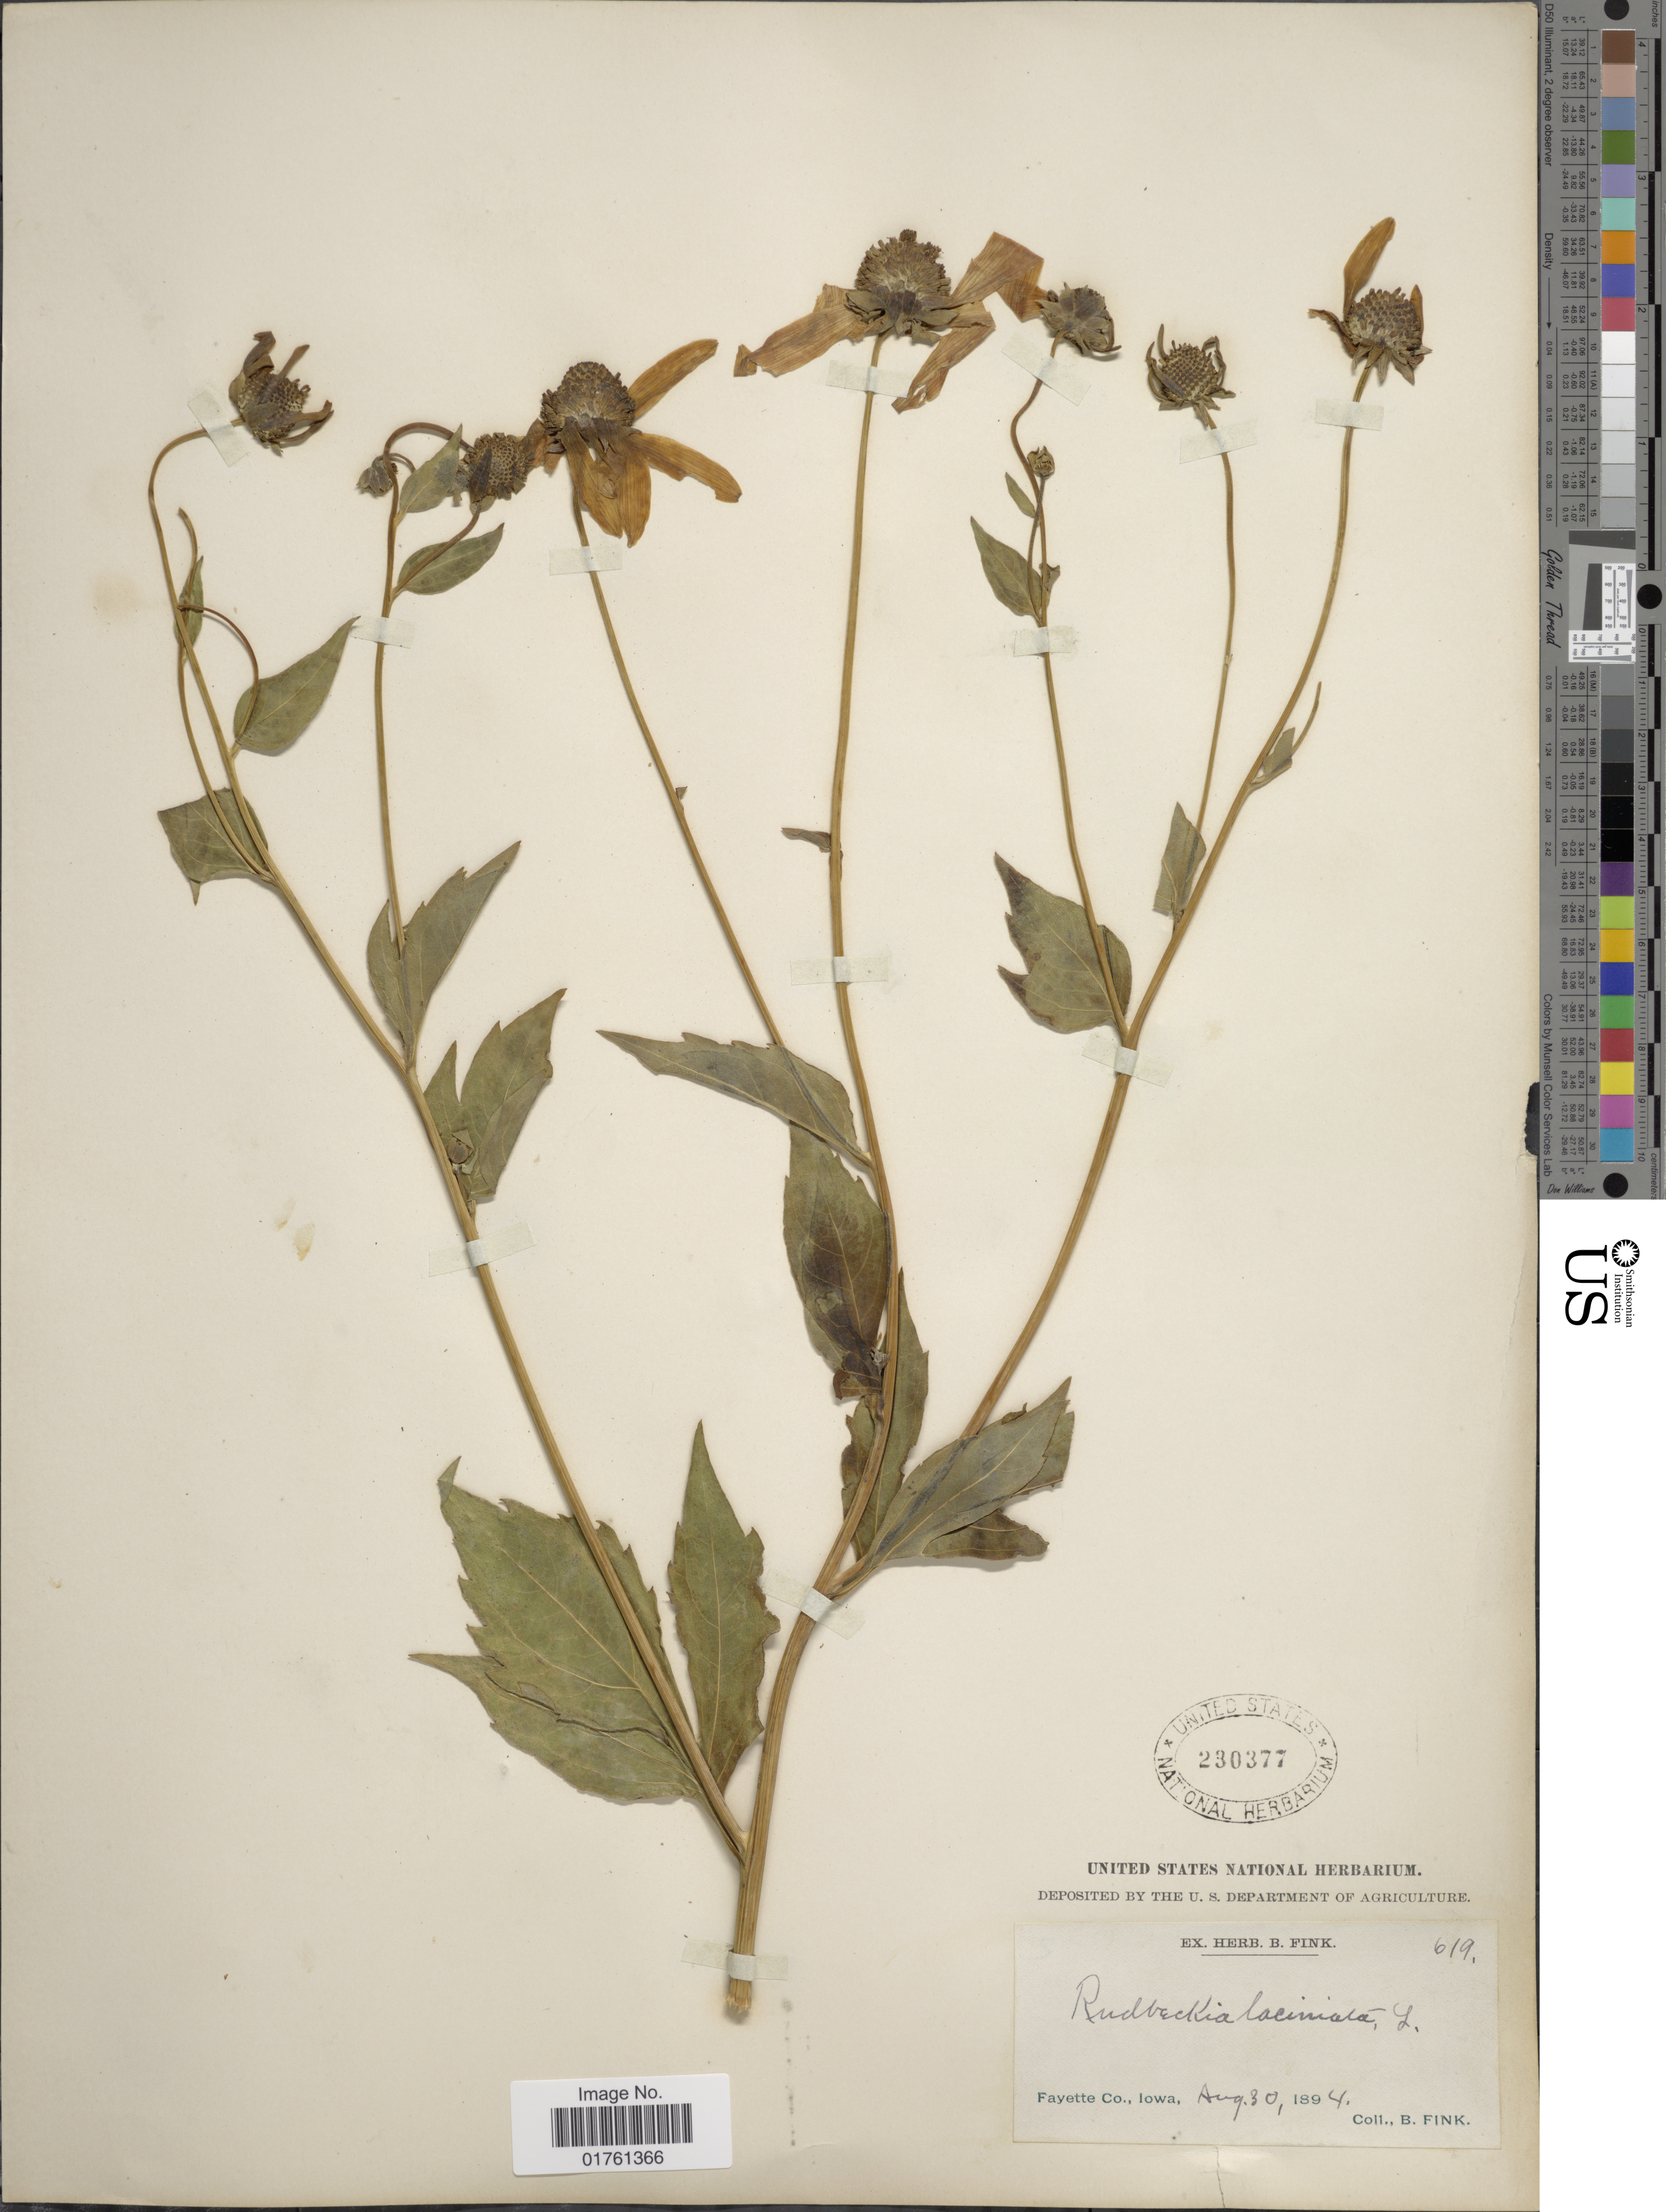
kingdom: Plantae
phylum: Tracheophyta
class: Magnoliopsida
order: Asterales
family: Asteraceae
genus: Rudbeckia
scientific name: Rudbeckia laciniata var. laciniata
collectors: B. Fink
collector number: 619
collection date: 1894-08-30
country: United States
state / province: Iowa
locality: Fayette Co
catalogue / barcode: US 230377